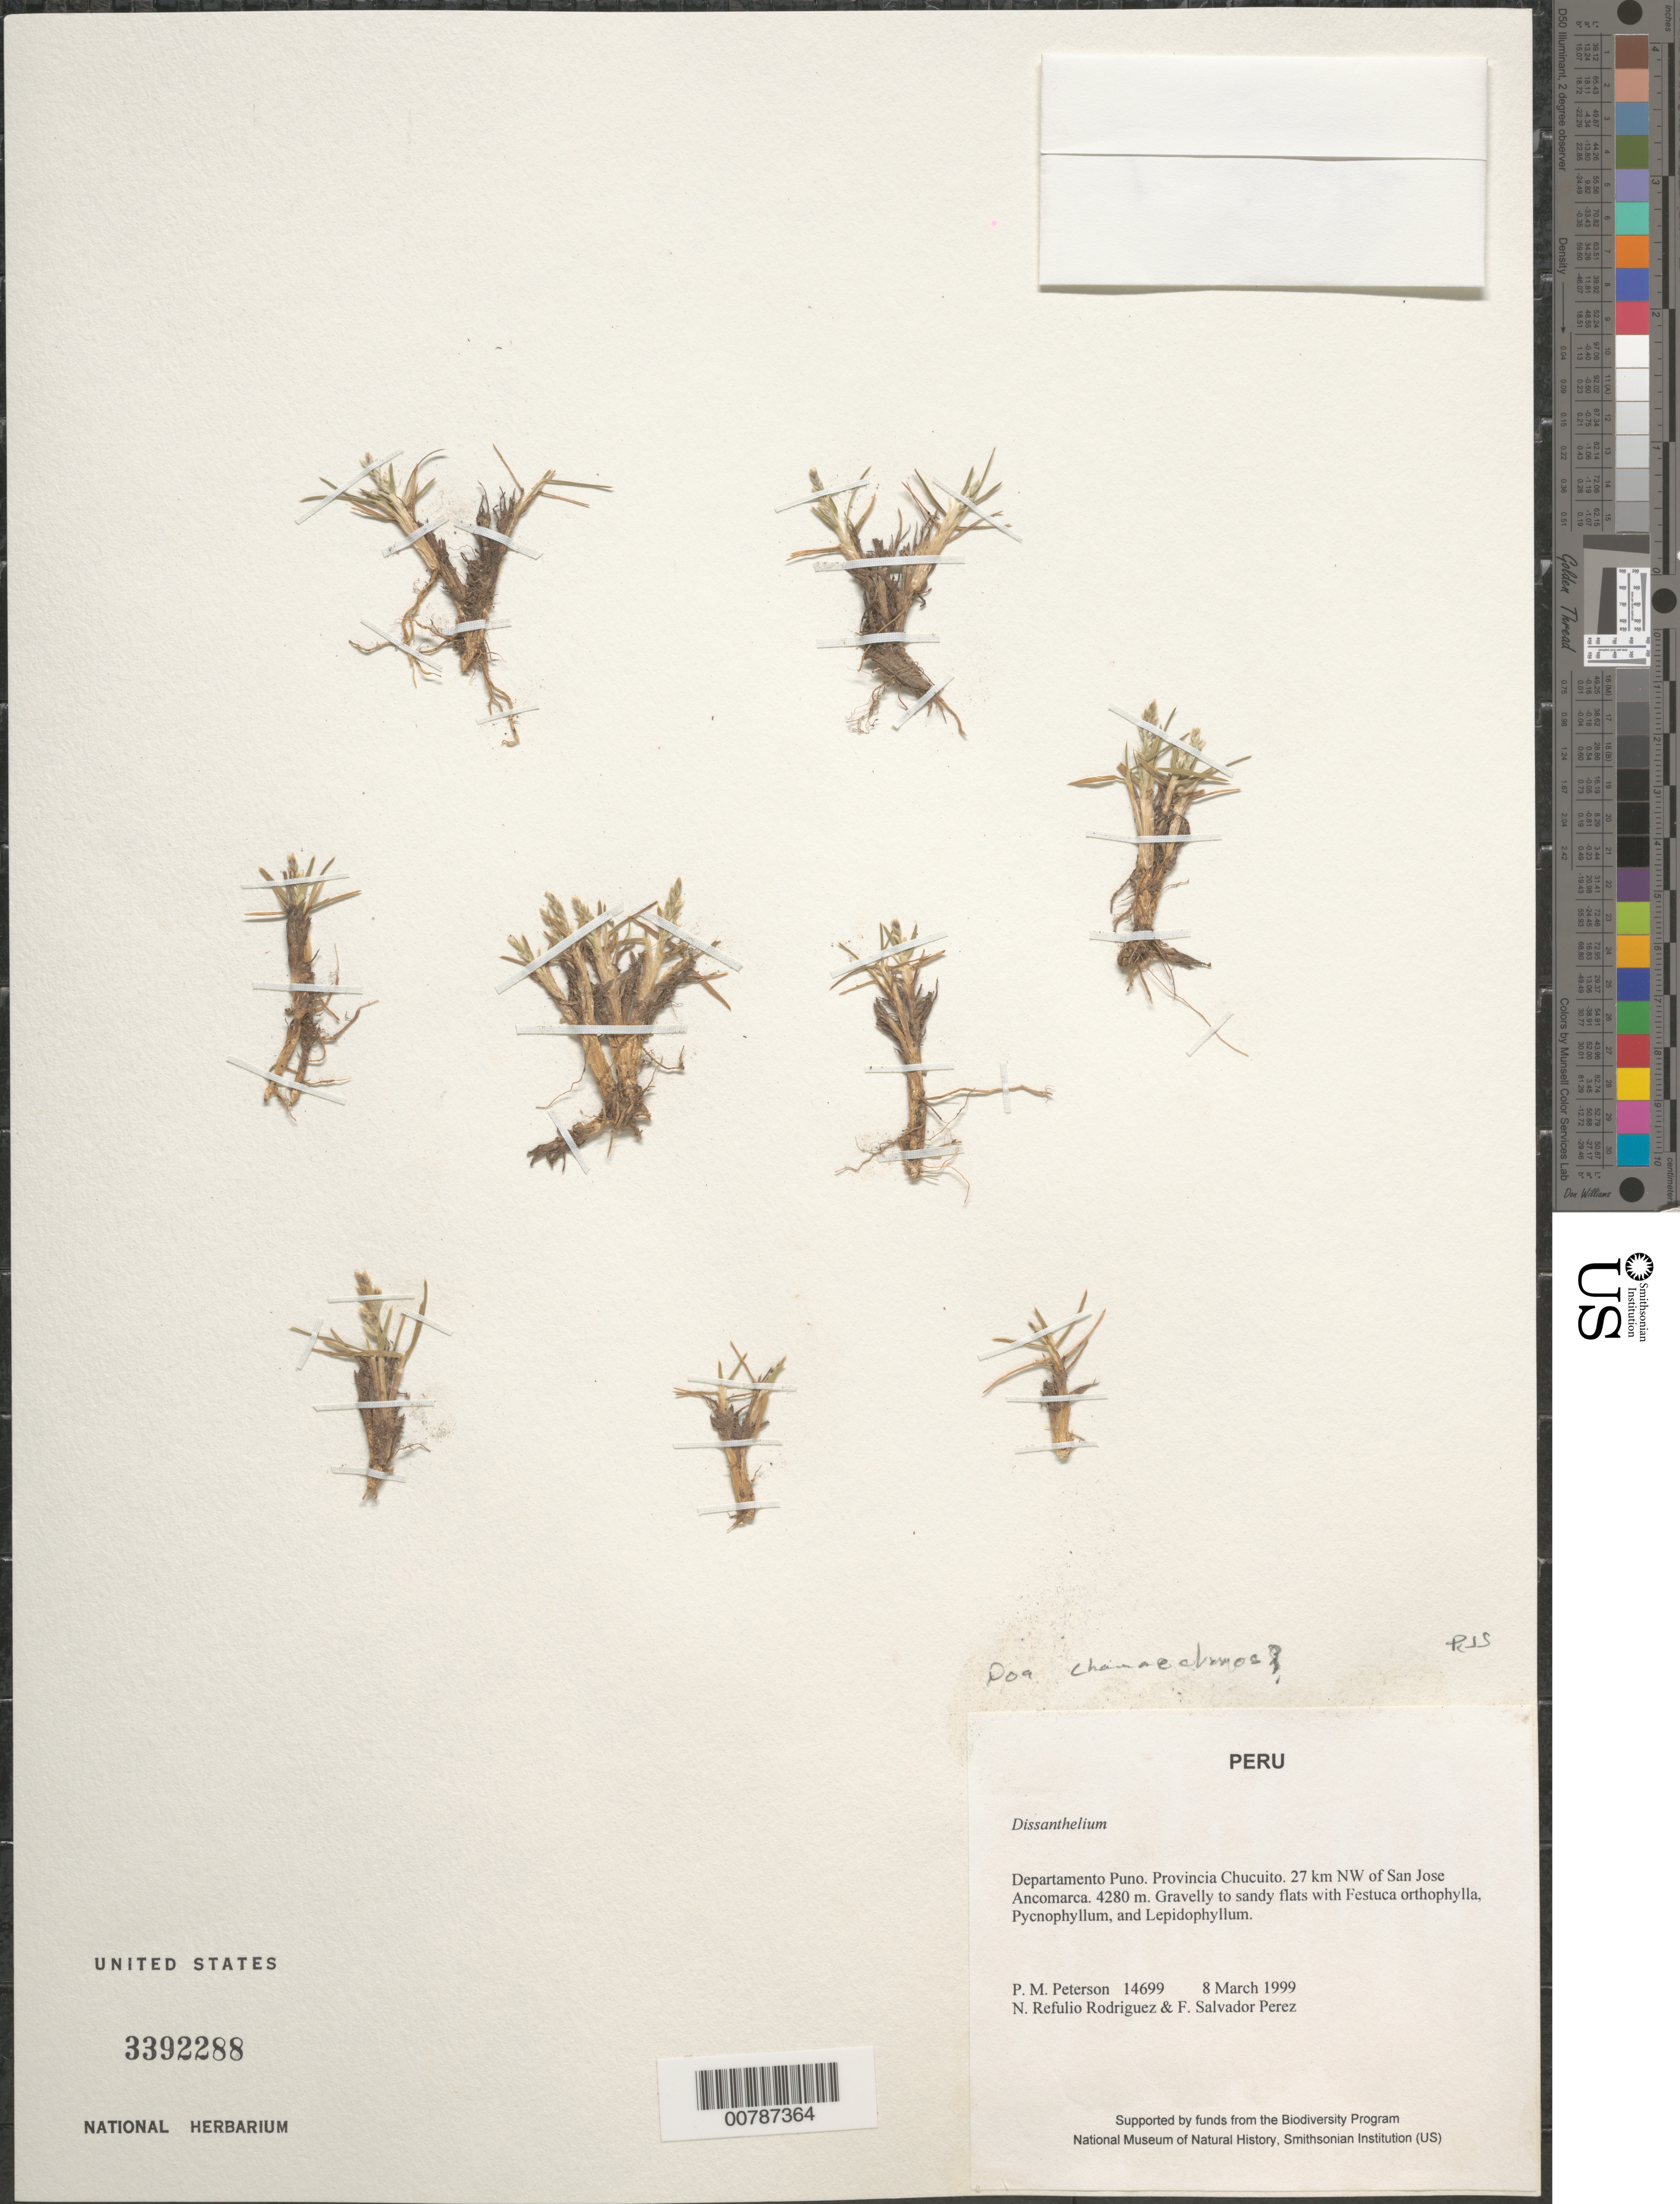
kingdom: Plantae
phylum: Tracheophyta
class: Liliopsida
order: Poales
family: Poaceae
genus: Poa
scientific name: Poa chamaeclinos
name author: Pilg.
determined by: Soreng, Robert J., Research Associate (BOT), Smithsonian Institution - National Museum of Natural History (UNITED STATES)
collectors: P. M. Peterson, N. Refulio-Rodríguez & F. Salvador Perez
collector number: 14699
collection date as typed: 08 Mar 1999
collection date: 1999-03-08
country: Peru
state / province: Puno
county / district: Chucuito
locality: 27 km NW of San Jose Ancomarca.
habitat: Gravelly to sandy flats with Festuca orthophylla, Pycnophyllum and Lepidophyllum.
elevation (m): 4280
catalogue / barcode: US 3392288